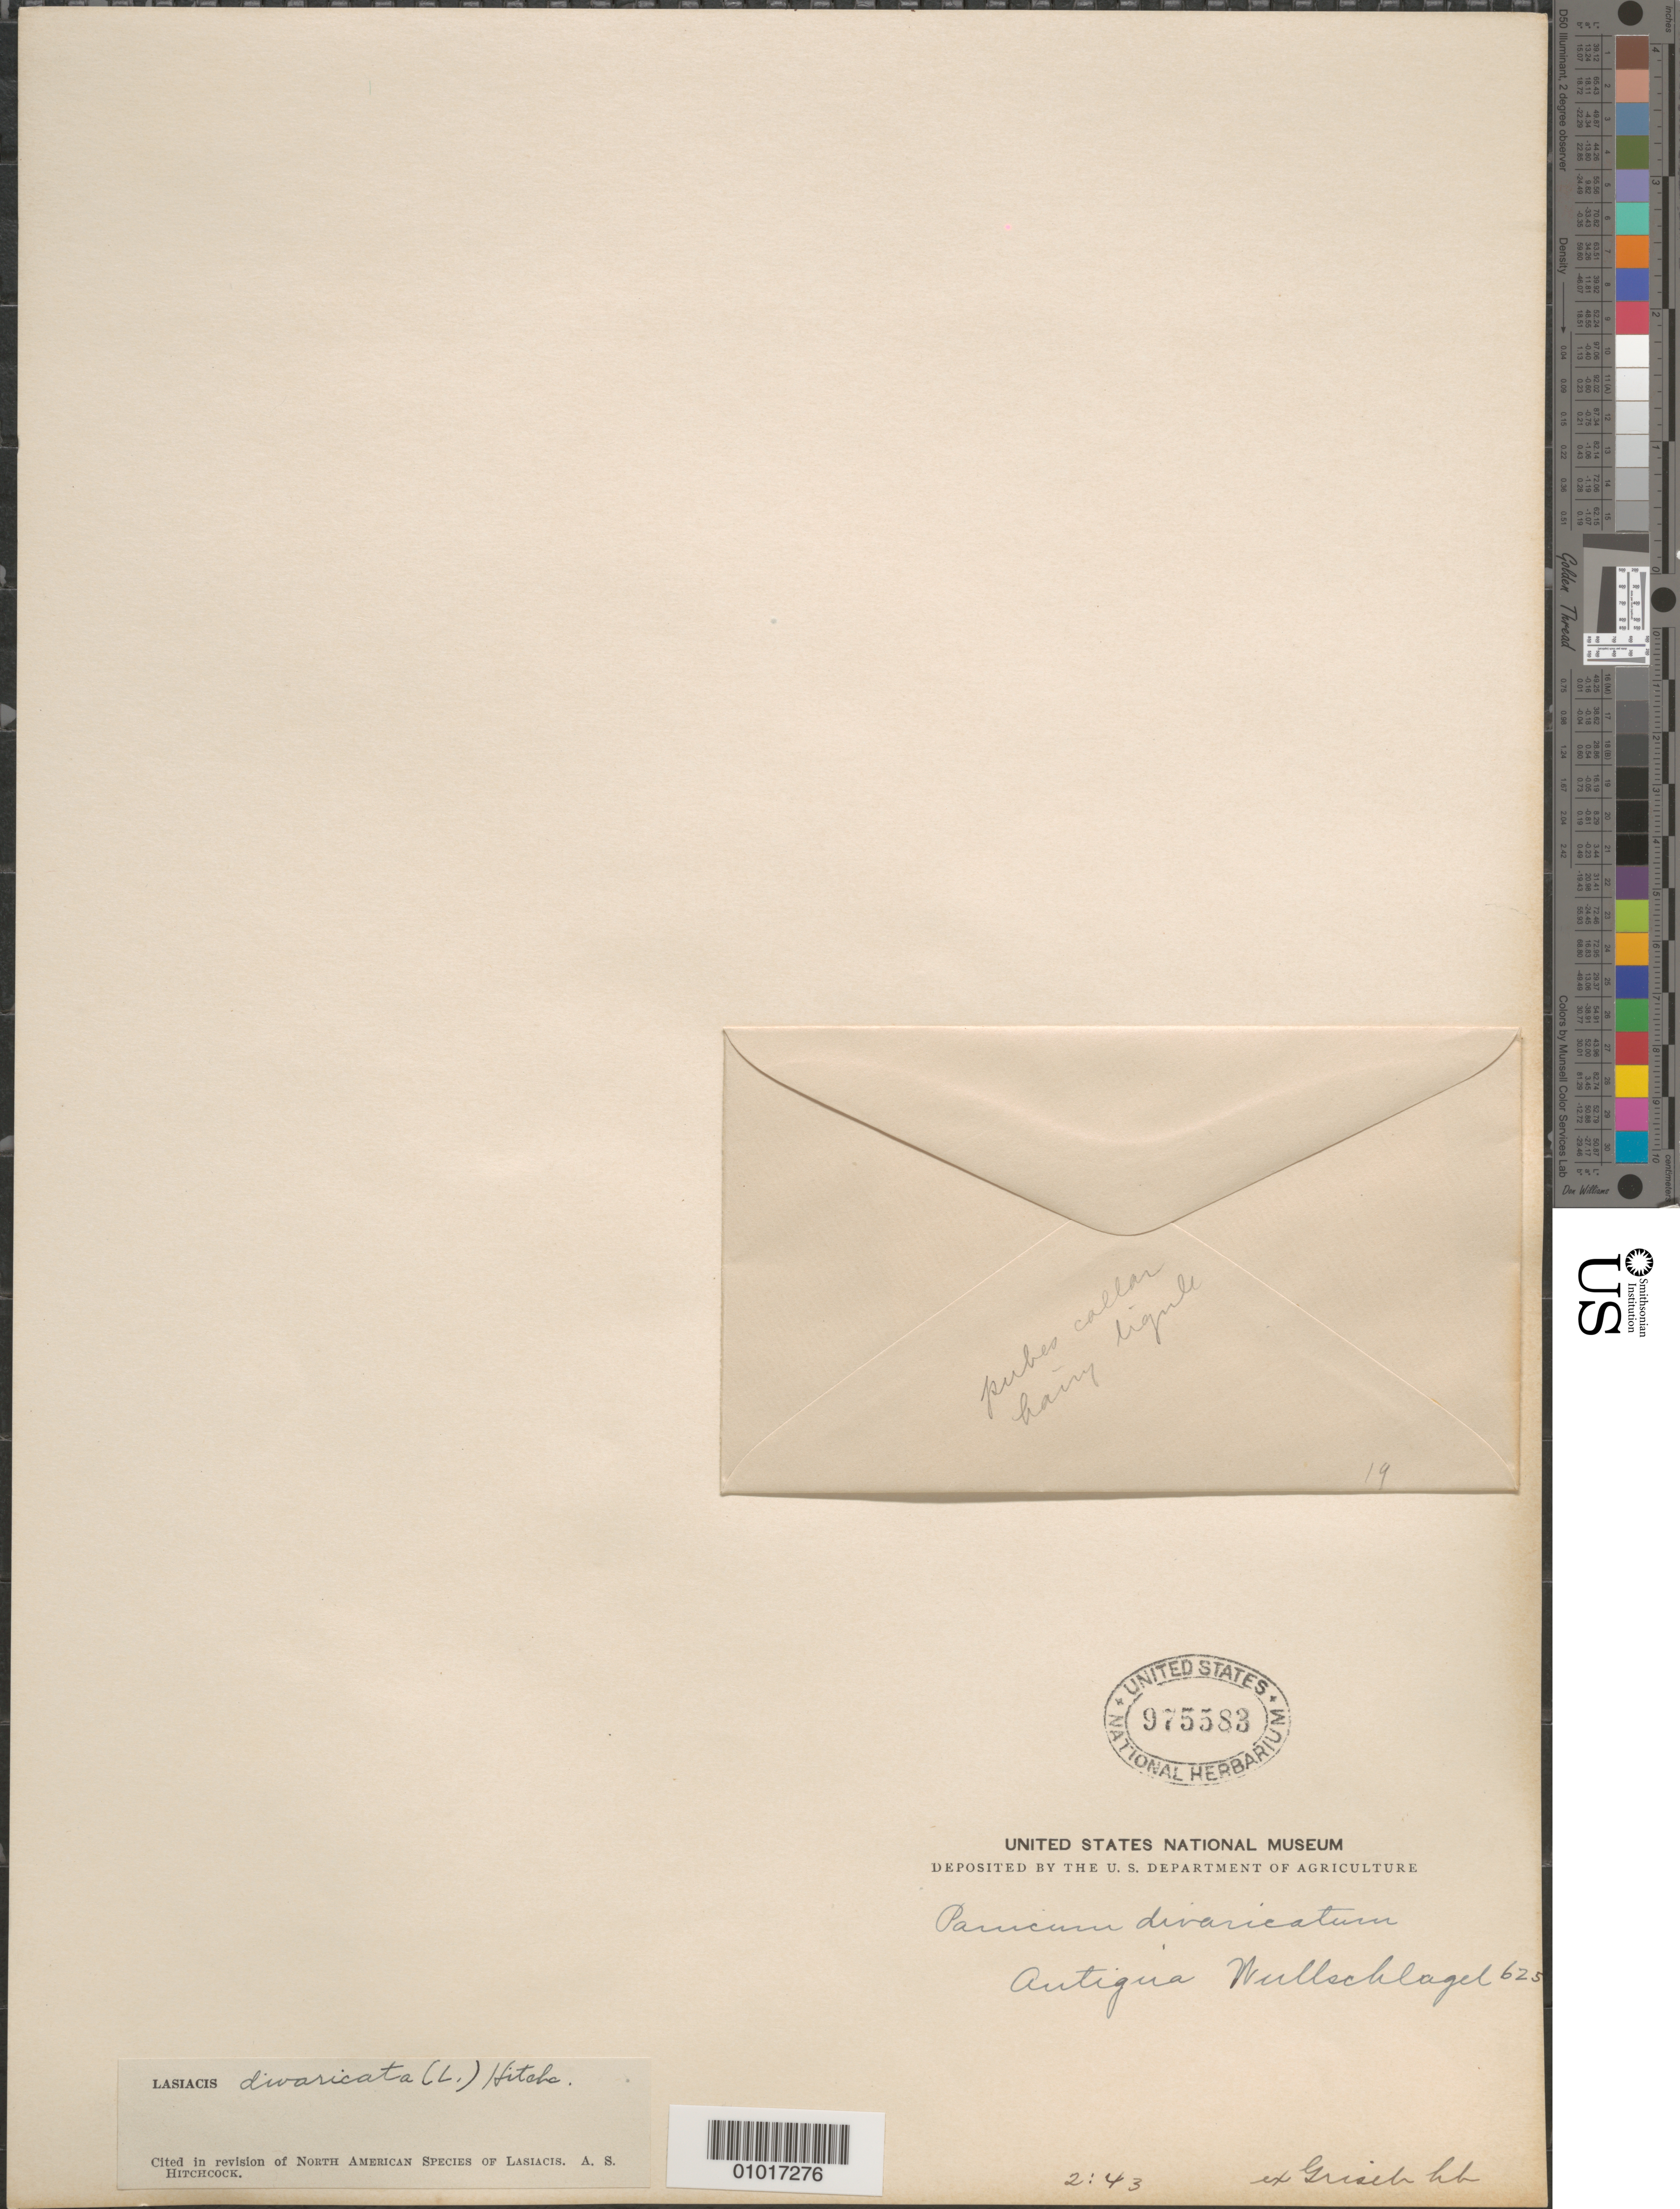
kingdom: Plantae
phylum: Tracheophyta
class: Liliopsida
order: Poales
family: Poaceae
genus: Lasiacis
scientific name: Lasiacis divaricata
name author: (L.) Hitchc.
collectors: H. R. Wullschlaegel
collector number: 625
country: Antigua and Barbuda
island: Antigua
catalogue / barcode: US 975583